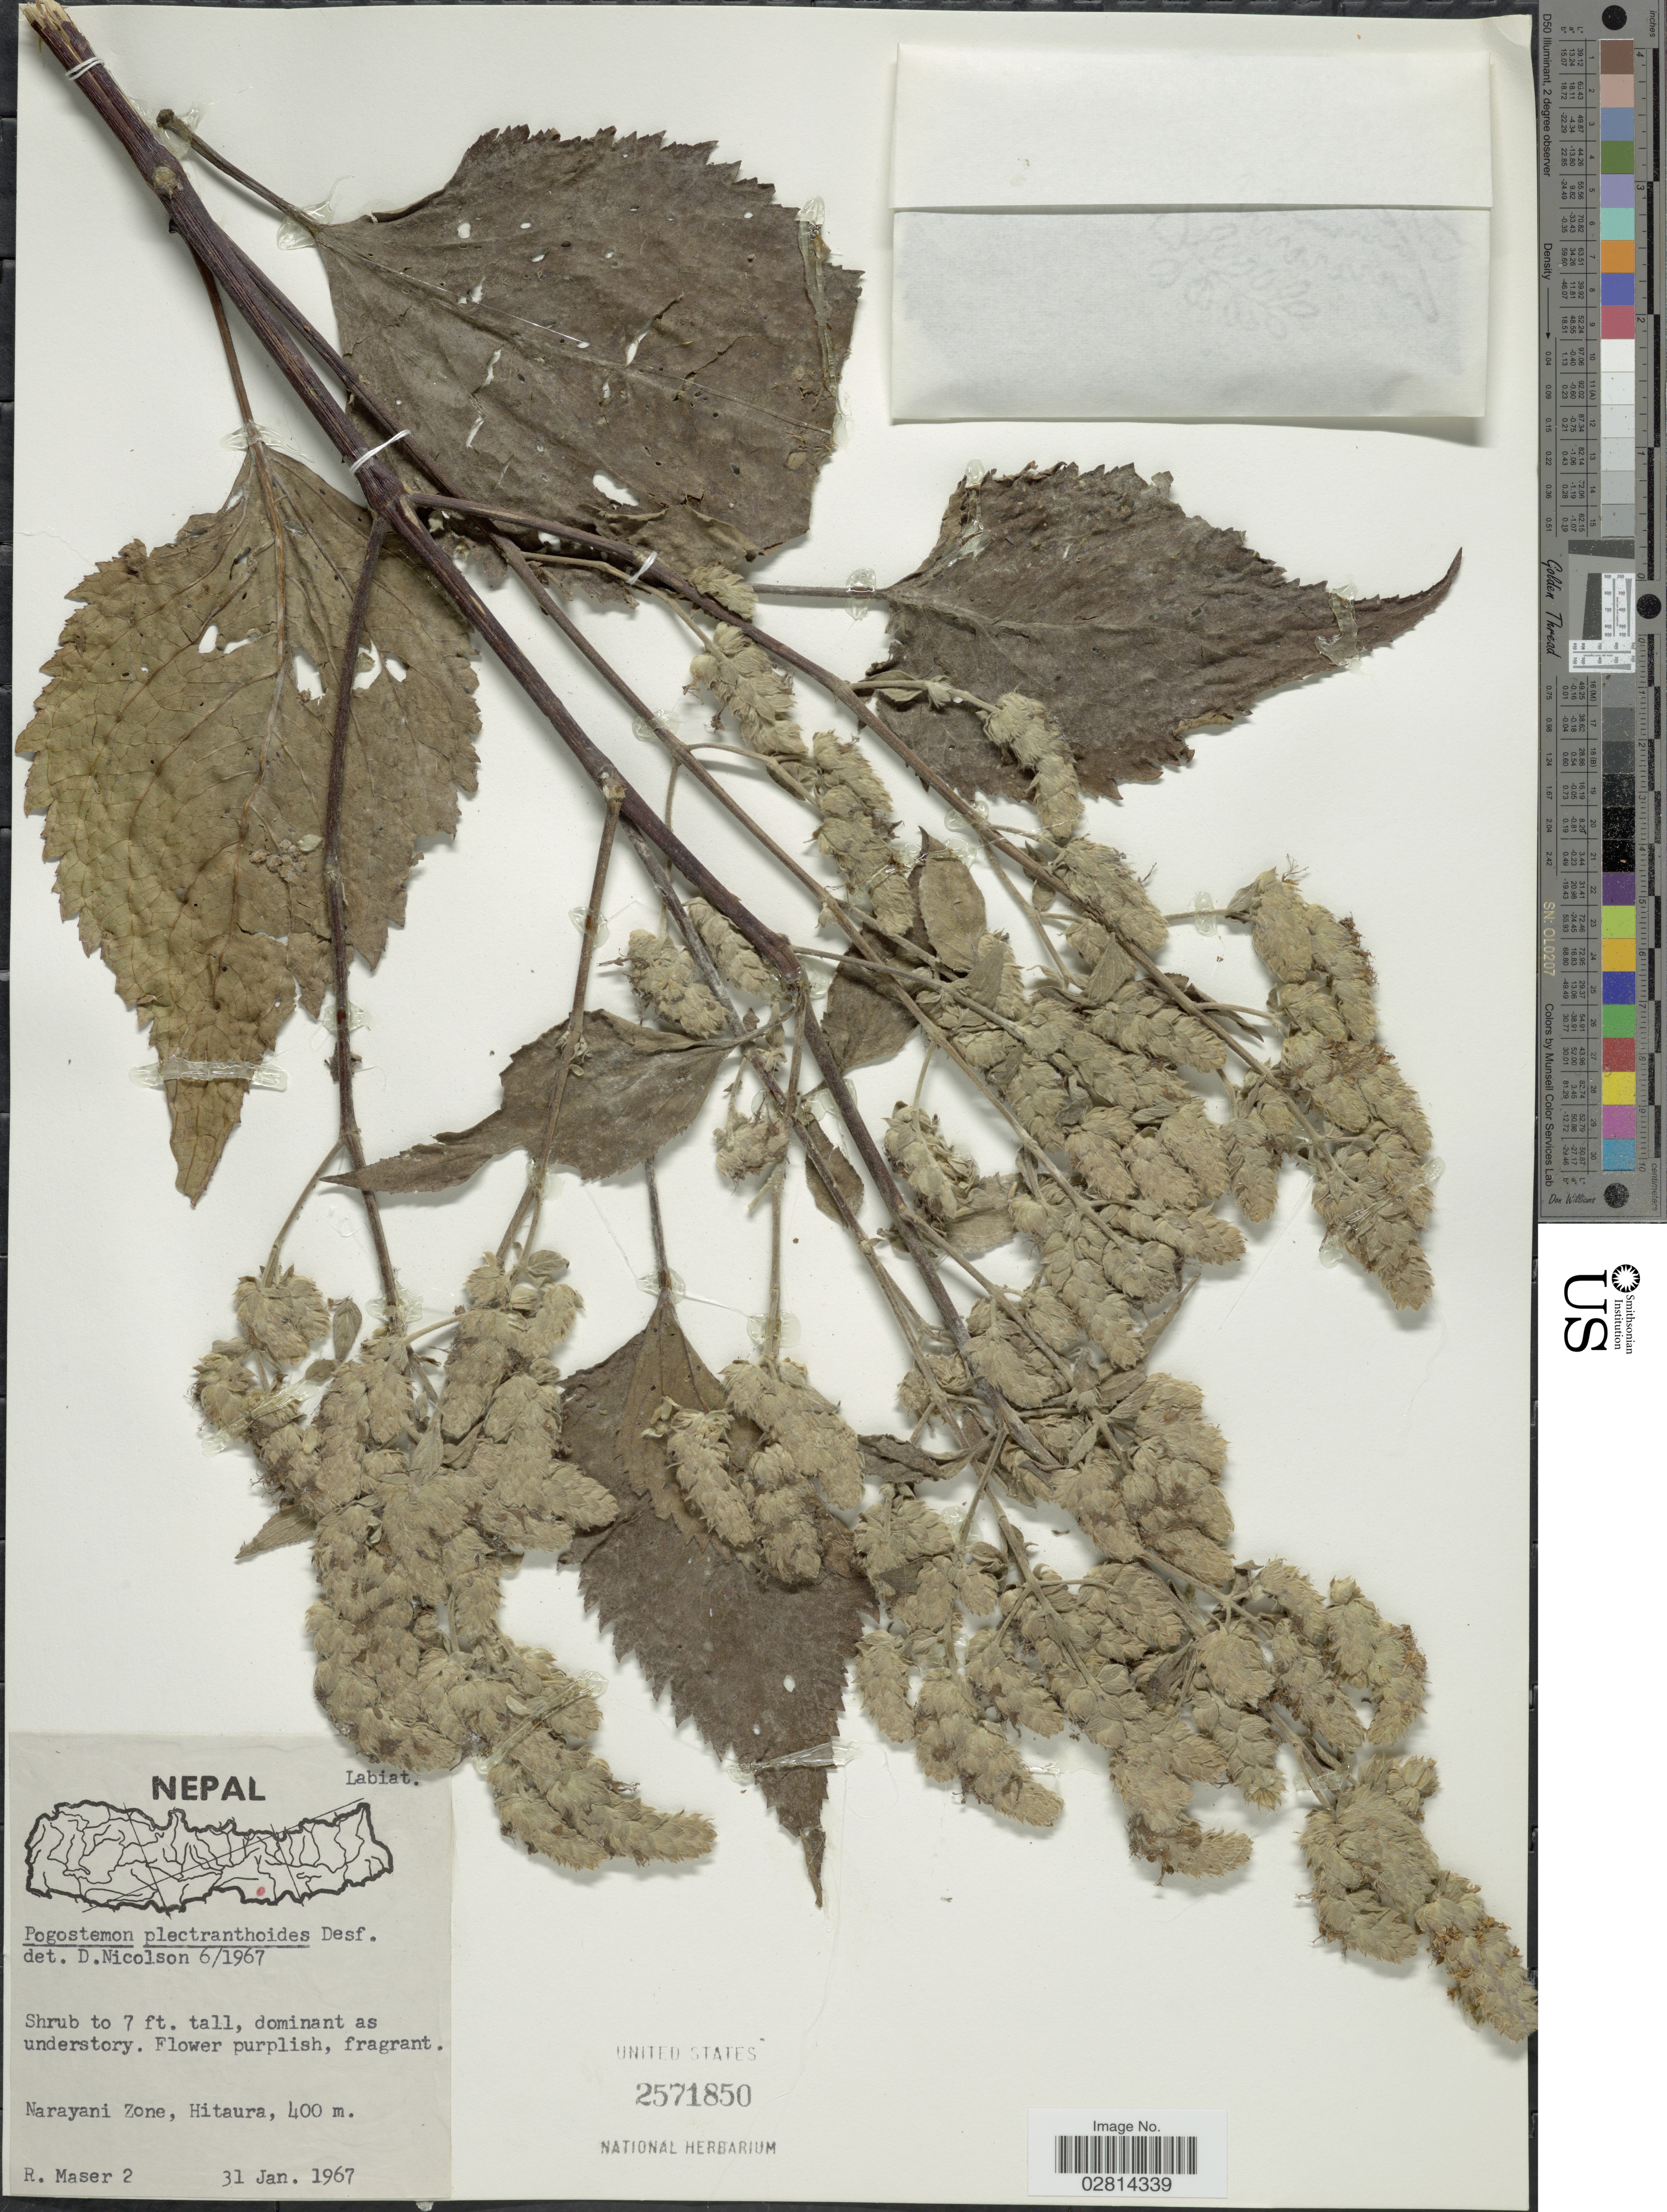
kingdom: Plantae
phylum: Tracheophyta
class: Magnoliopsida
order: Lamiales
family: Lamiaceae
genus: Pogostemon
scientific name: Pogostemon plectranthoides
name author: Desf.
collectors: R. Maser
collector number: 2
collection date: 1967-01-31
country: Nepal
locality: Narayani Zone, Hitaura.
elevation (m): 400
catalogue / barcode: US 2571850